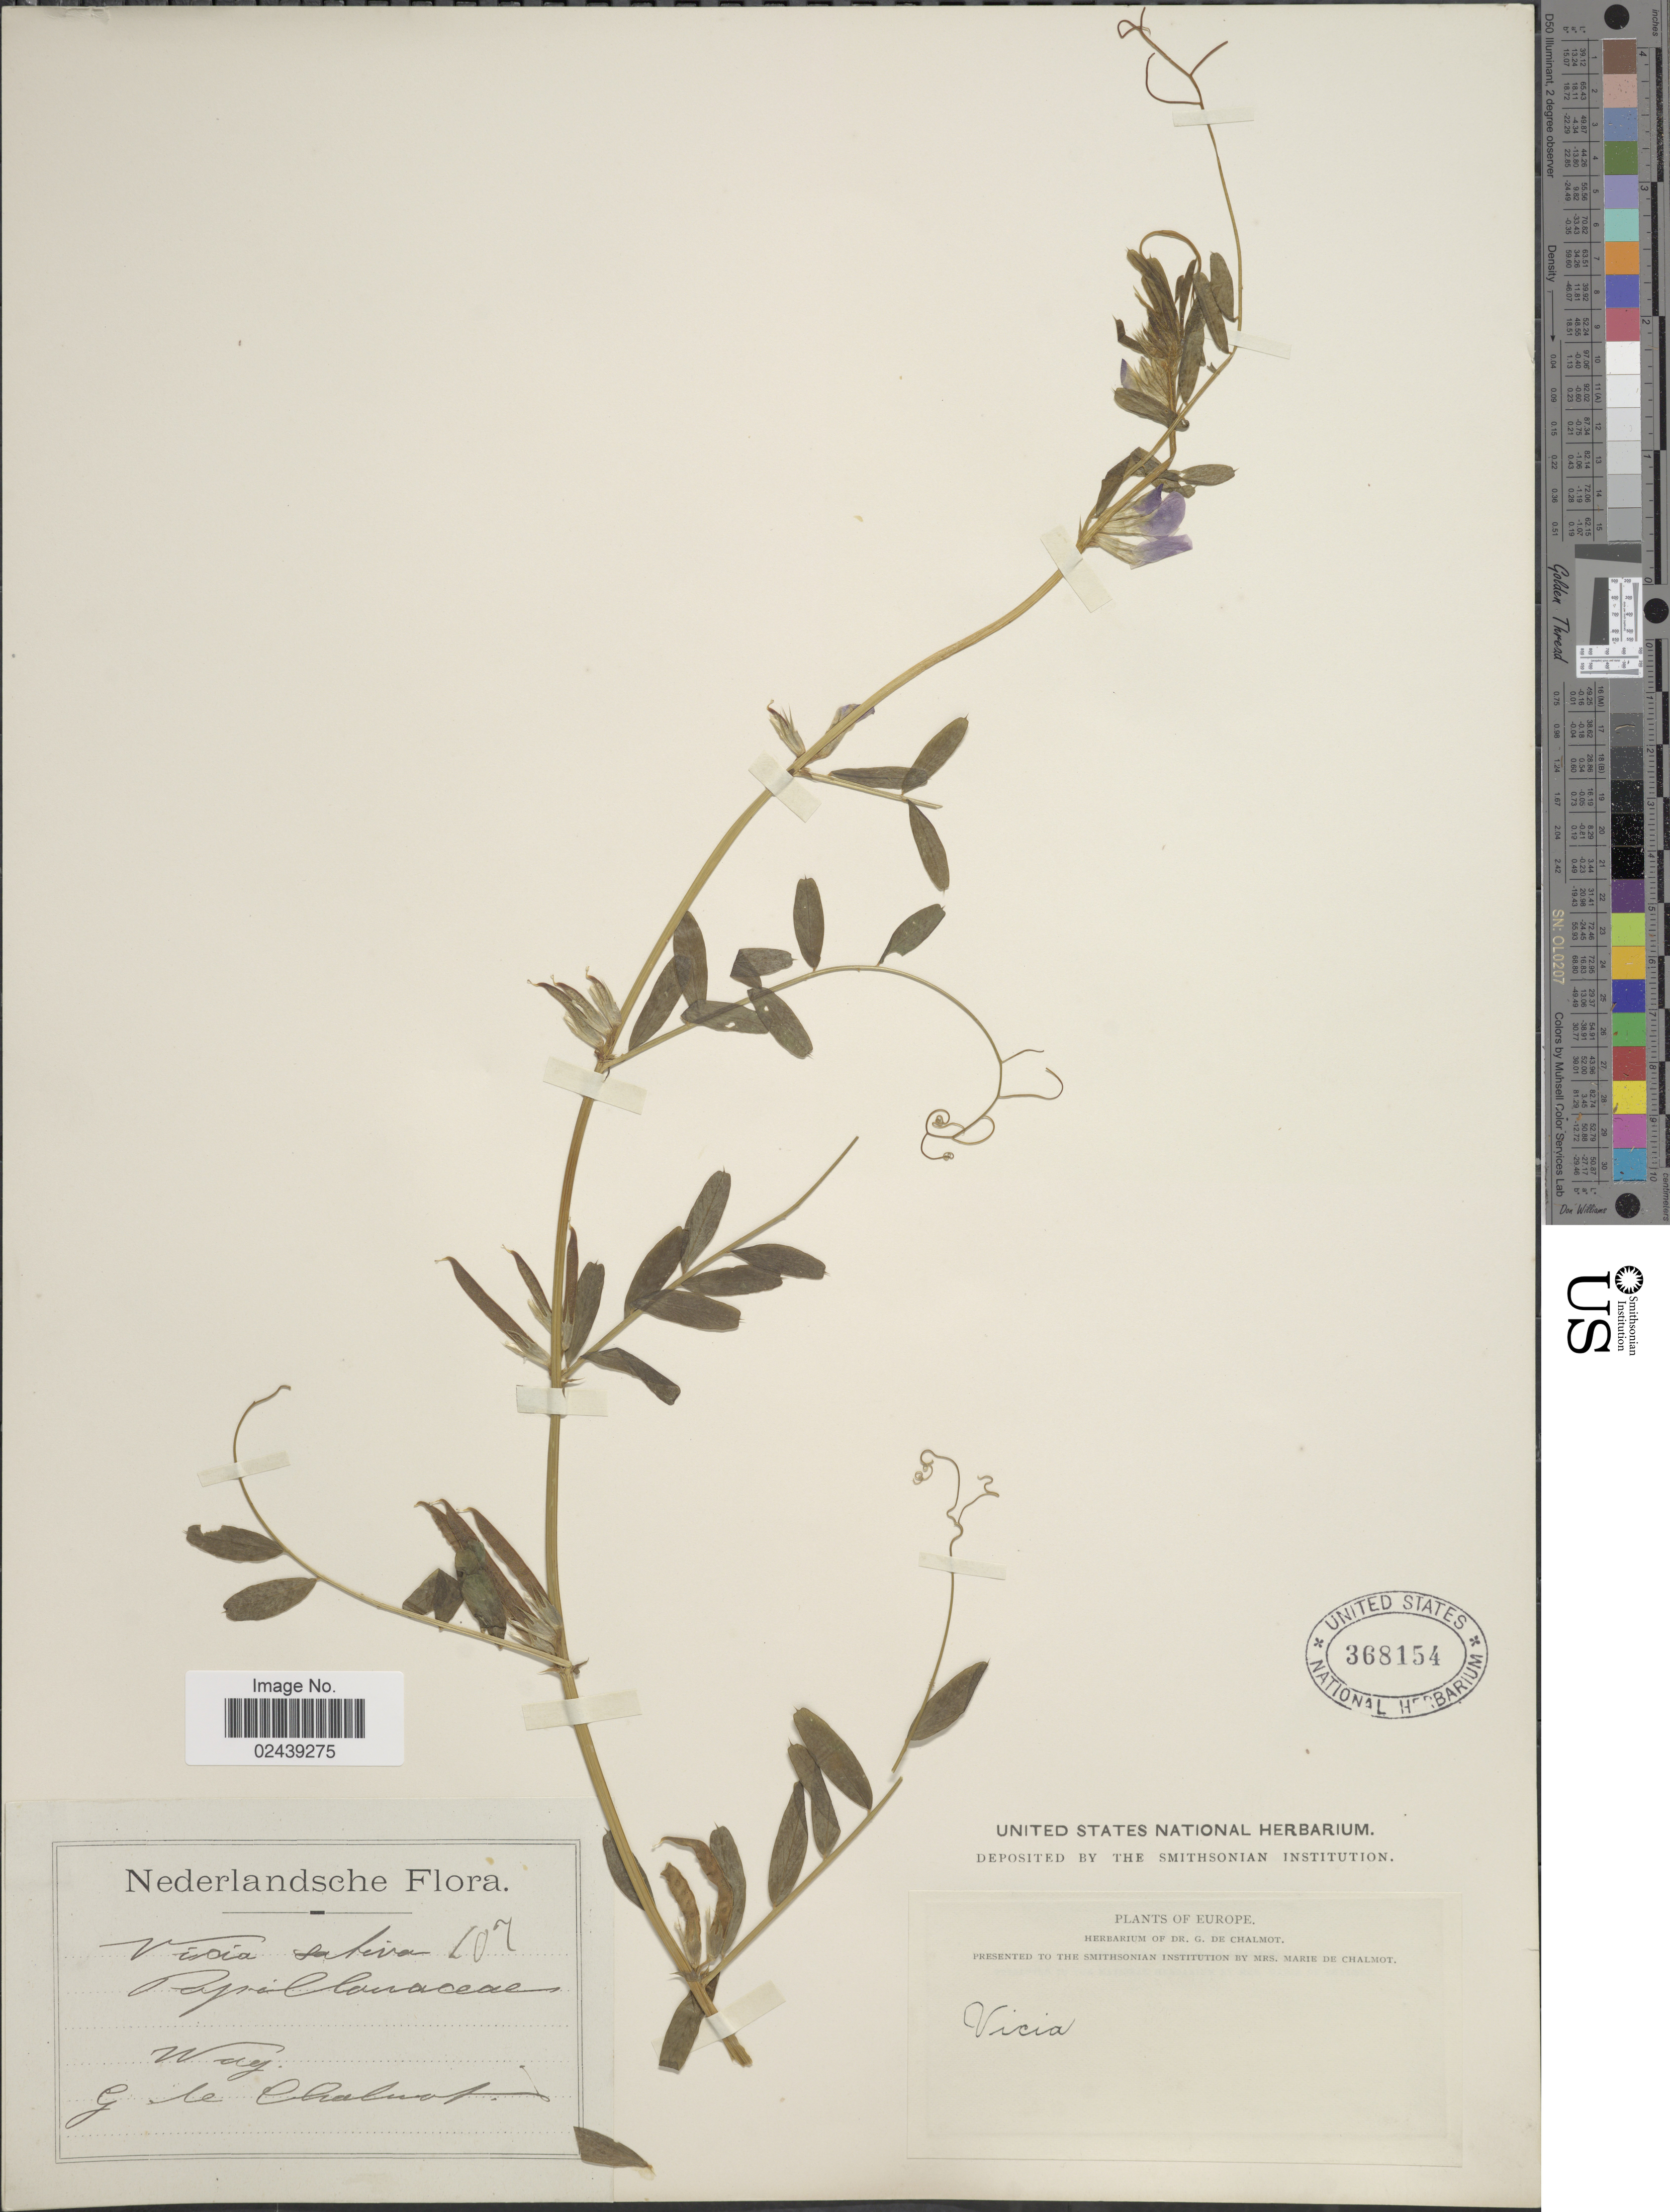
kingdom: Plantae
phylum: Tracheophyta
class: Magnoliopsida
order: Fabales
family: Fabaceae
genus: Vicia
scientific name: Vicia sativa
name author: L.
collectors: G. de Chalmot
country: Netherlands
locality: Wag.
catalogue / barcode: US 368154